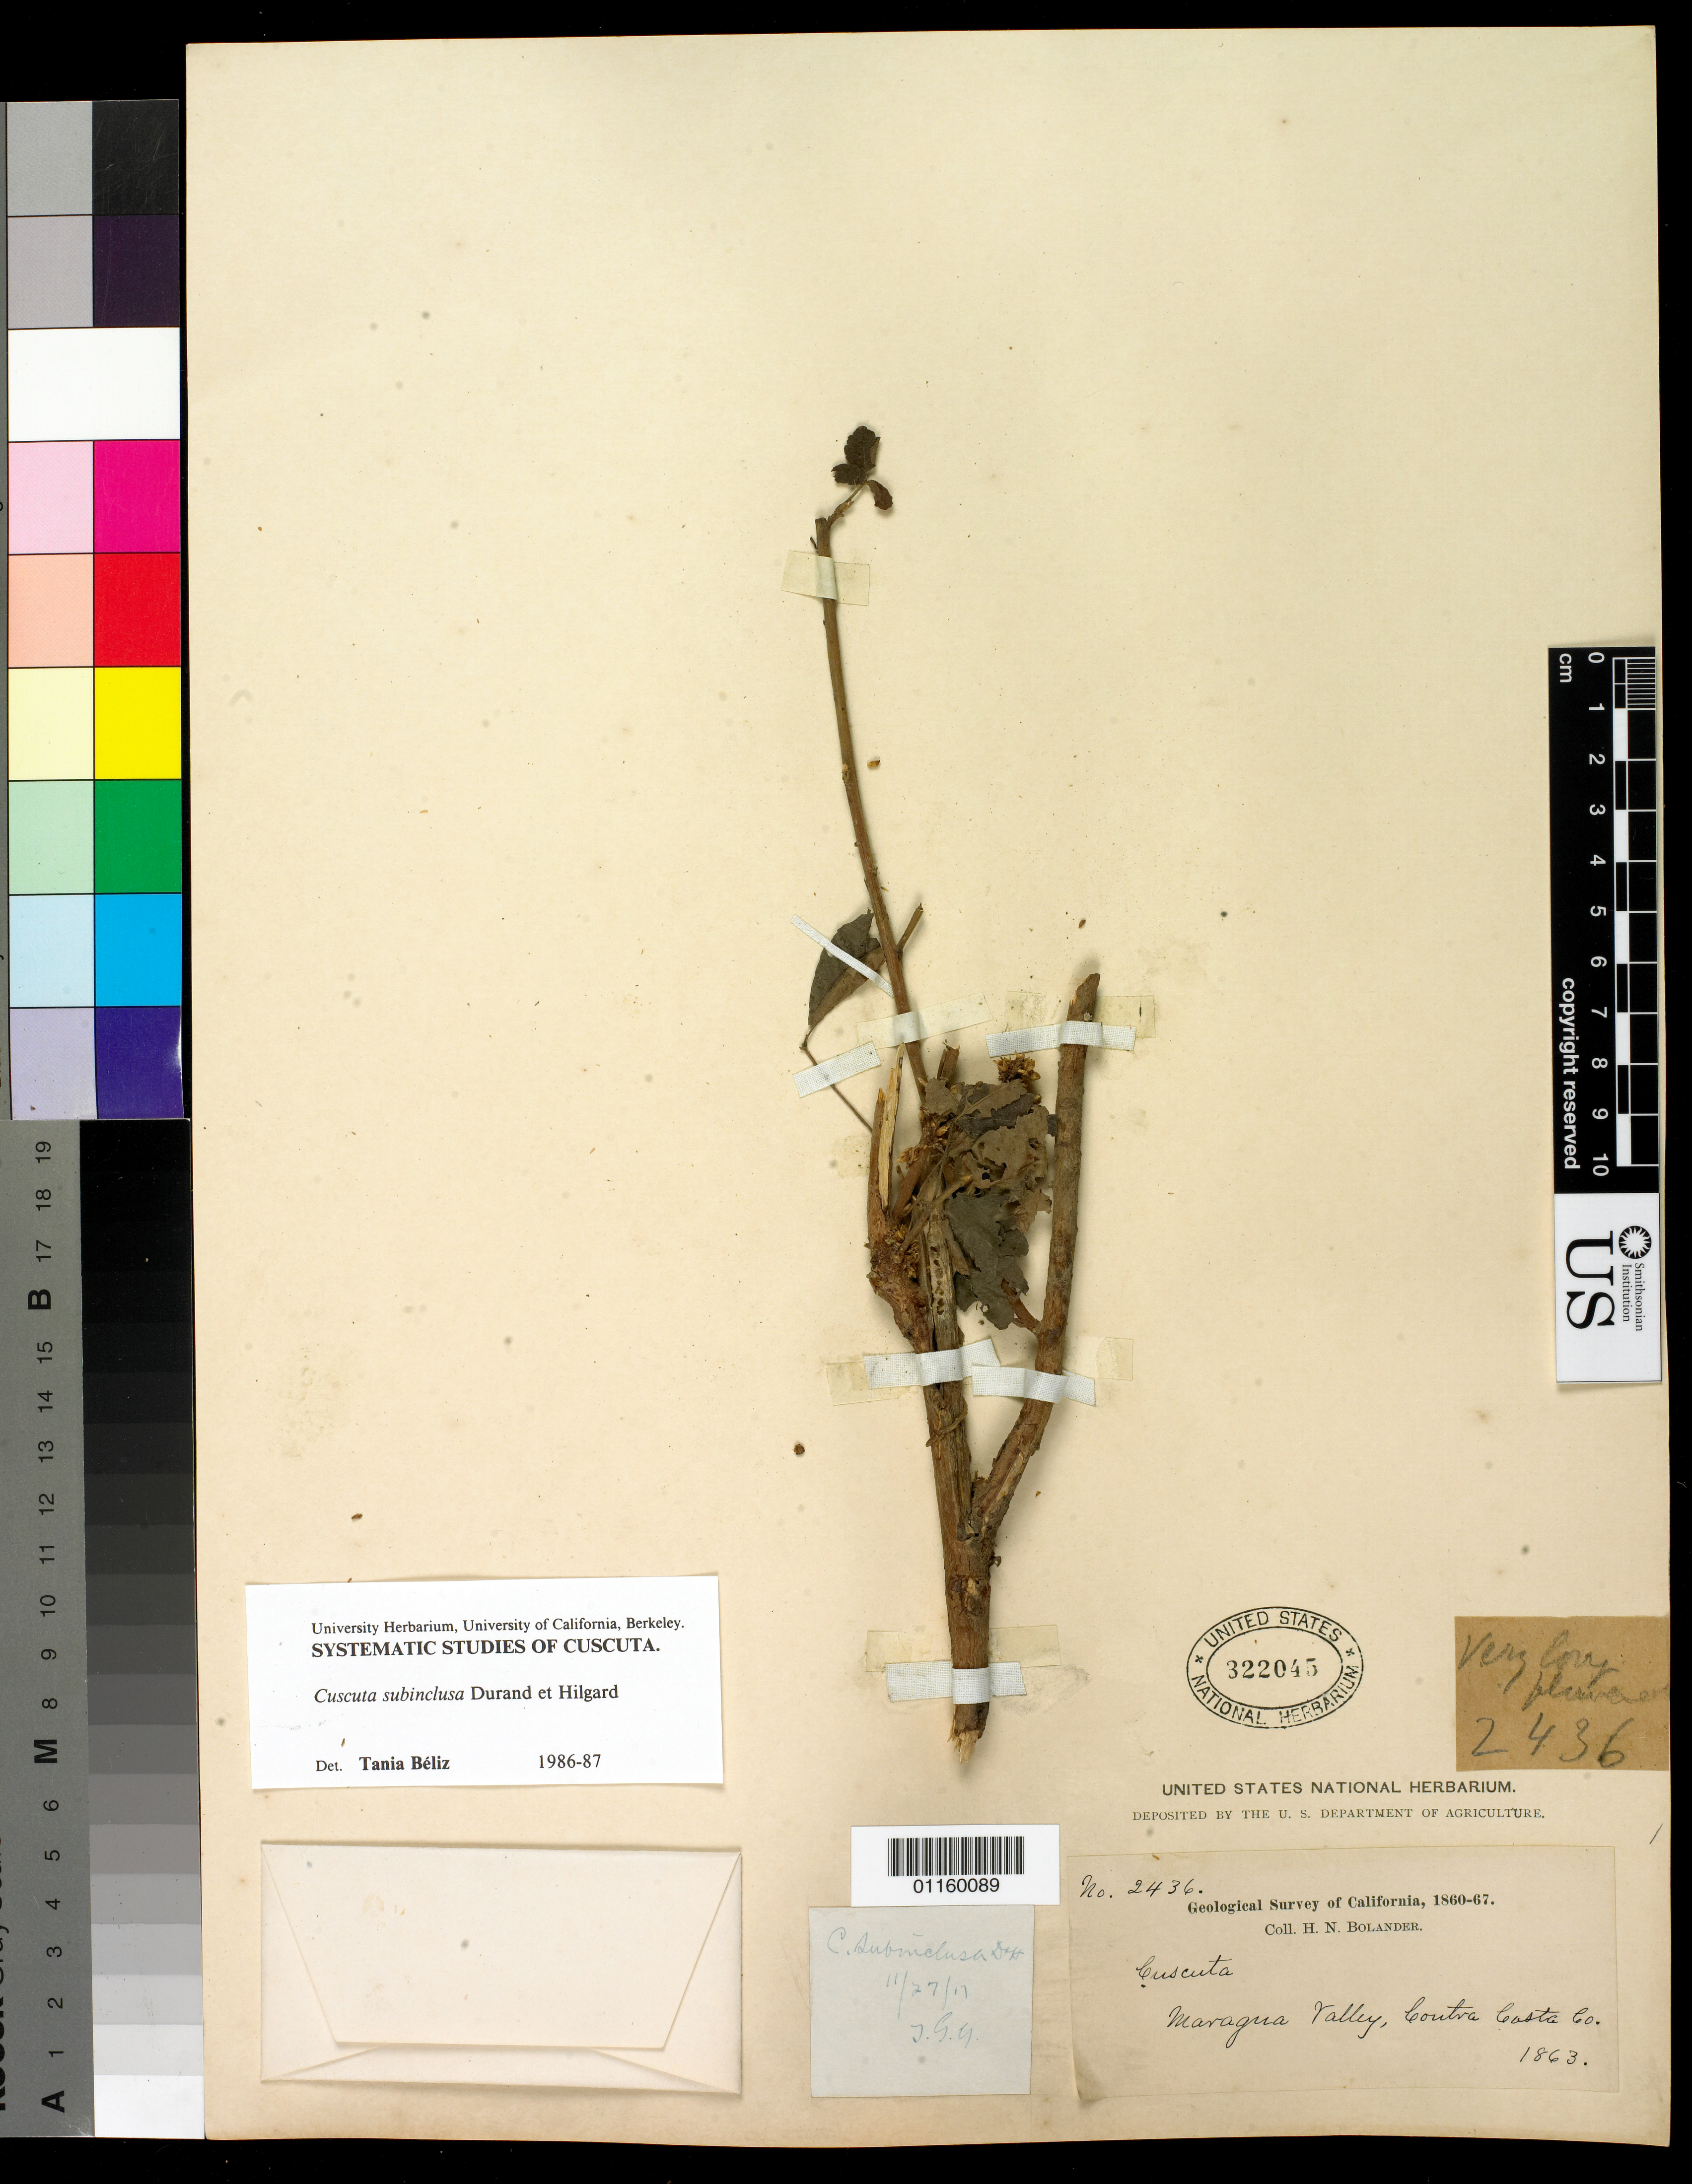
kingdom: Plantae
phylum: Tracheophyta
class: Magnoliopsida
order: Solanales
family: Convolvulaceae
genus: Cuscuta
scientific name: Cuscuta subinclusa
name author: Durand & Hilg.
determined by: Béliz, T.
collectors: H. Bolander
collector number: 2436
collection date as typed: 1863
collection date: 1863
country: United States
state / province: California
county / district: Contra Costa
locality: Maragua Valley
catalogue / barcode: US 322045